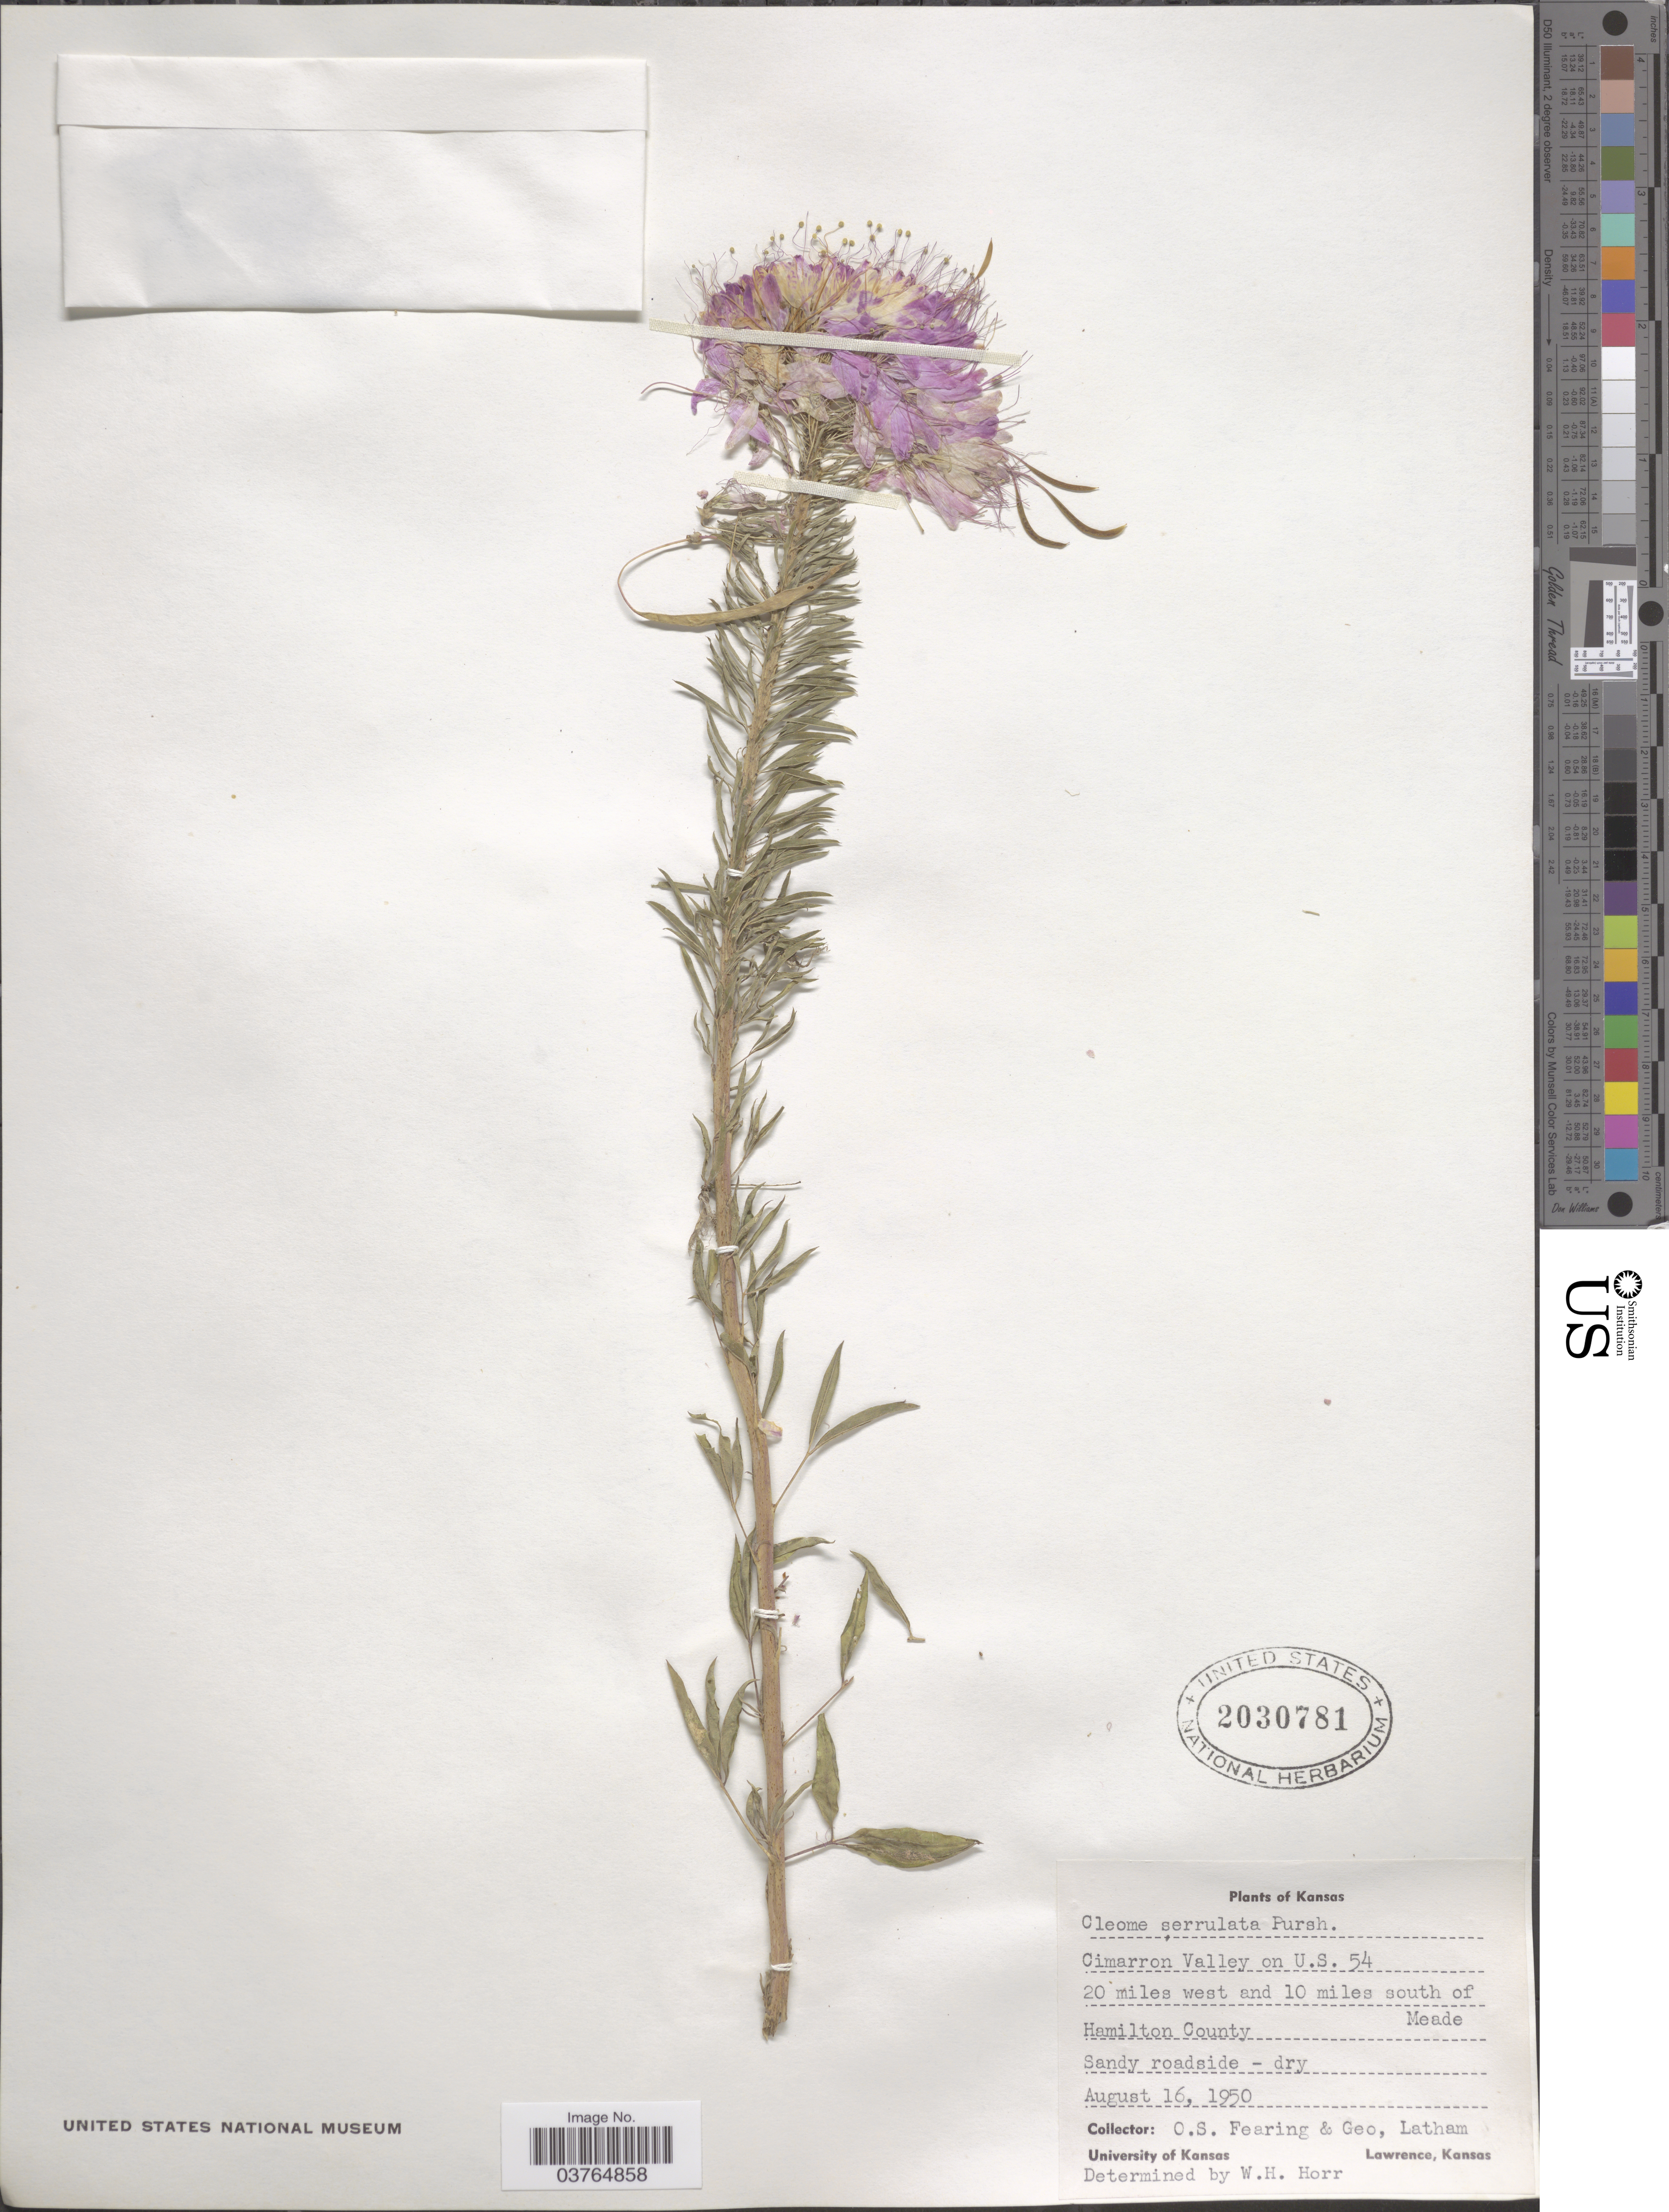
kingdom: Plantae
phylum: Tracheophyta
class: Magnoliopsida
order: Brassicales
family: Cleomaceae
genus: Cleomella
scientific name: Cleomella serrulata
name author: (Pursh) Roalson & J.C. Hall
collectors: O. S. Fearing & G. Latham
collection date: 1950-08-16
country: United States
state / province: Kansas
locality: Cimarron Valley on U.S. 54. 20 miles west and 10 miles south of Meade. Hamilton County.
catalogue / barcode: US 2030781